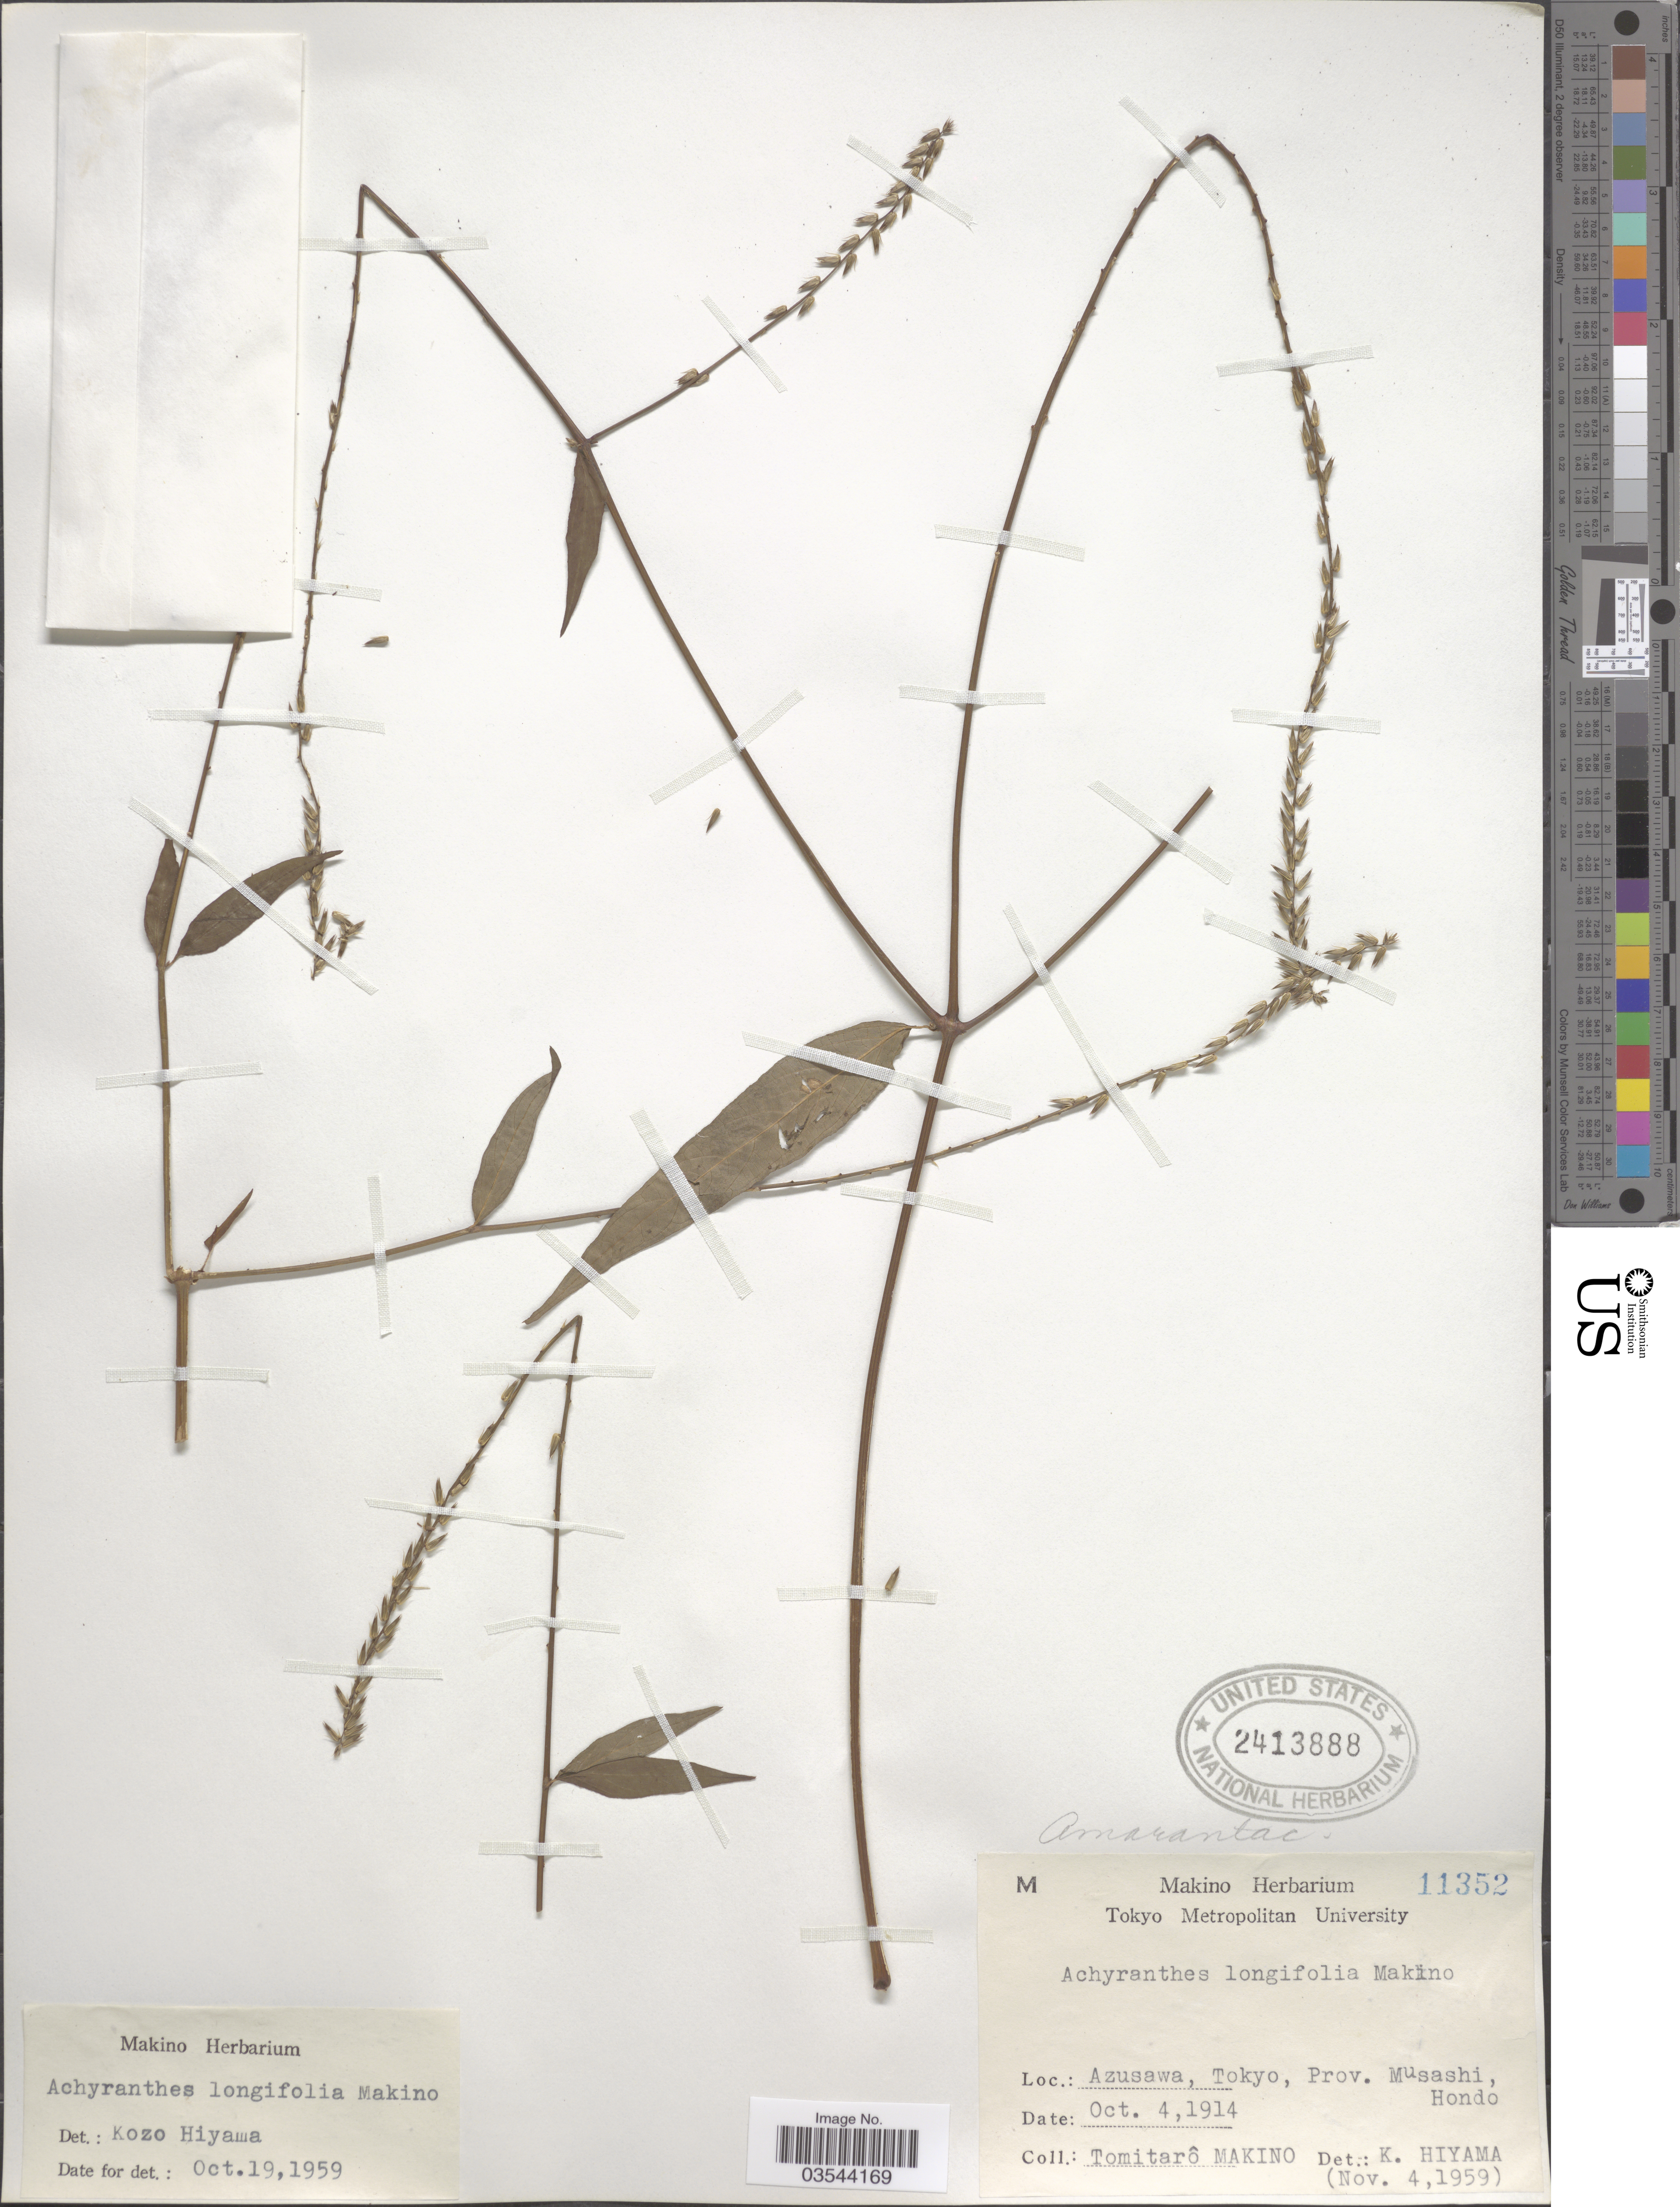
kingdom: Plantae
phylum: Tracheophyta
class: Magnoliopsida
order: Caryophyllales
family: Amaranthaceae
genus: Achyranthes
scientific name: Achyranthes longifolia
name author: (Makino) Makino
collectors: T. Makino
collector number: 11352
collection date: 1914-10-04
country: Japan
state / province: Tokyo, Federal City of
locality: Azusawa, Tokyo, Prov. Musashi, Hondo.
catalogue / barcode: US 2413888